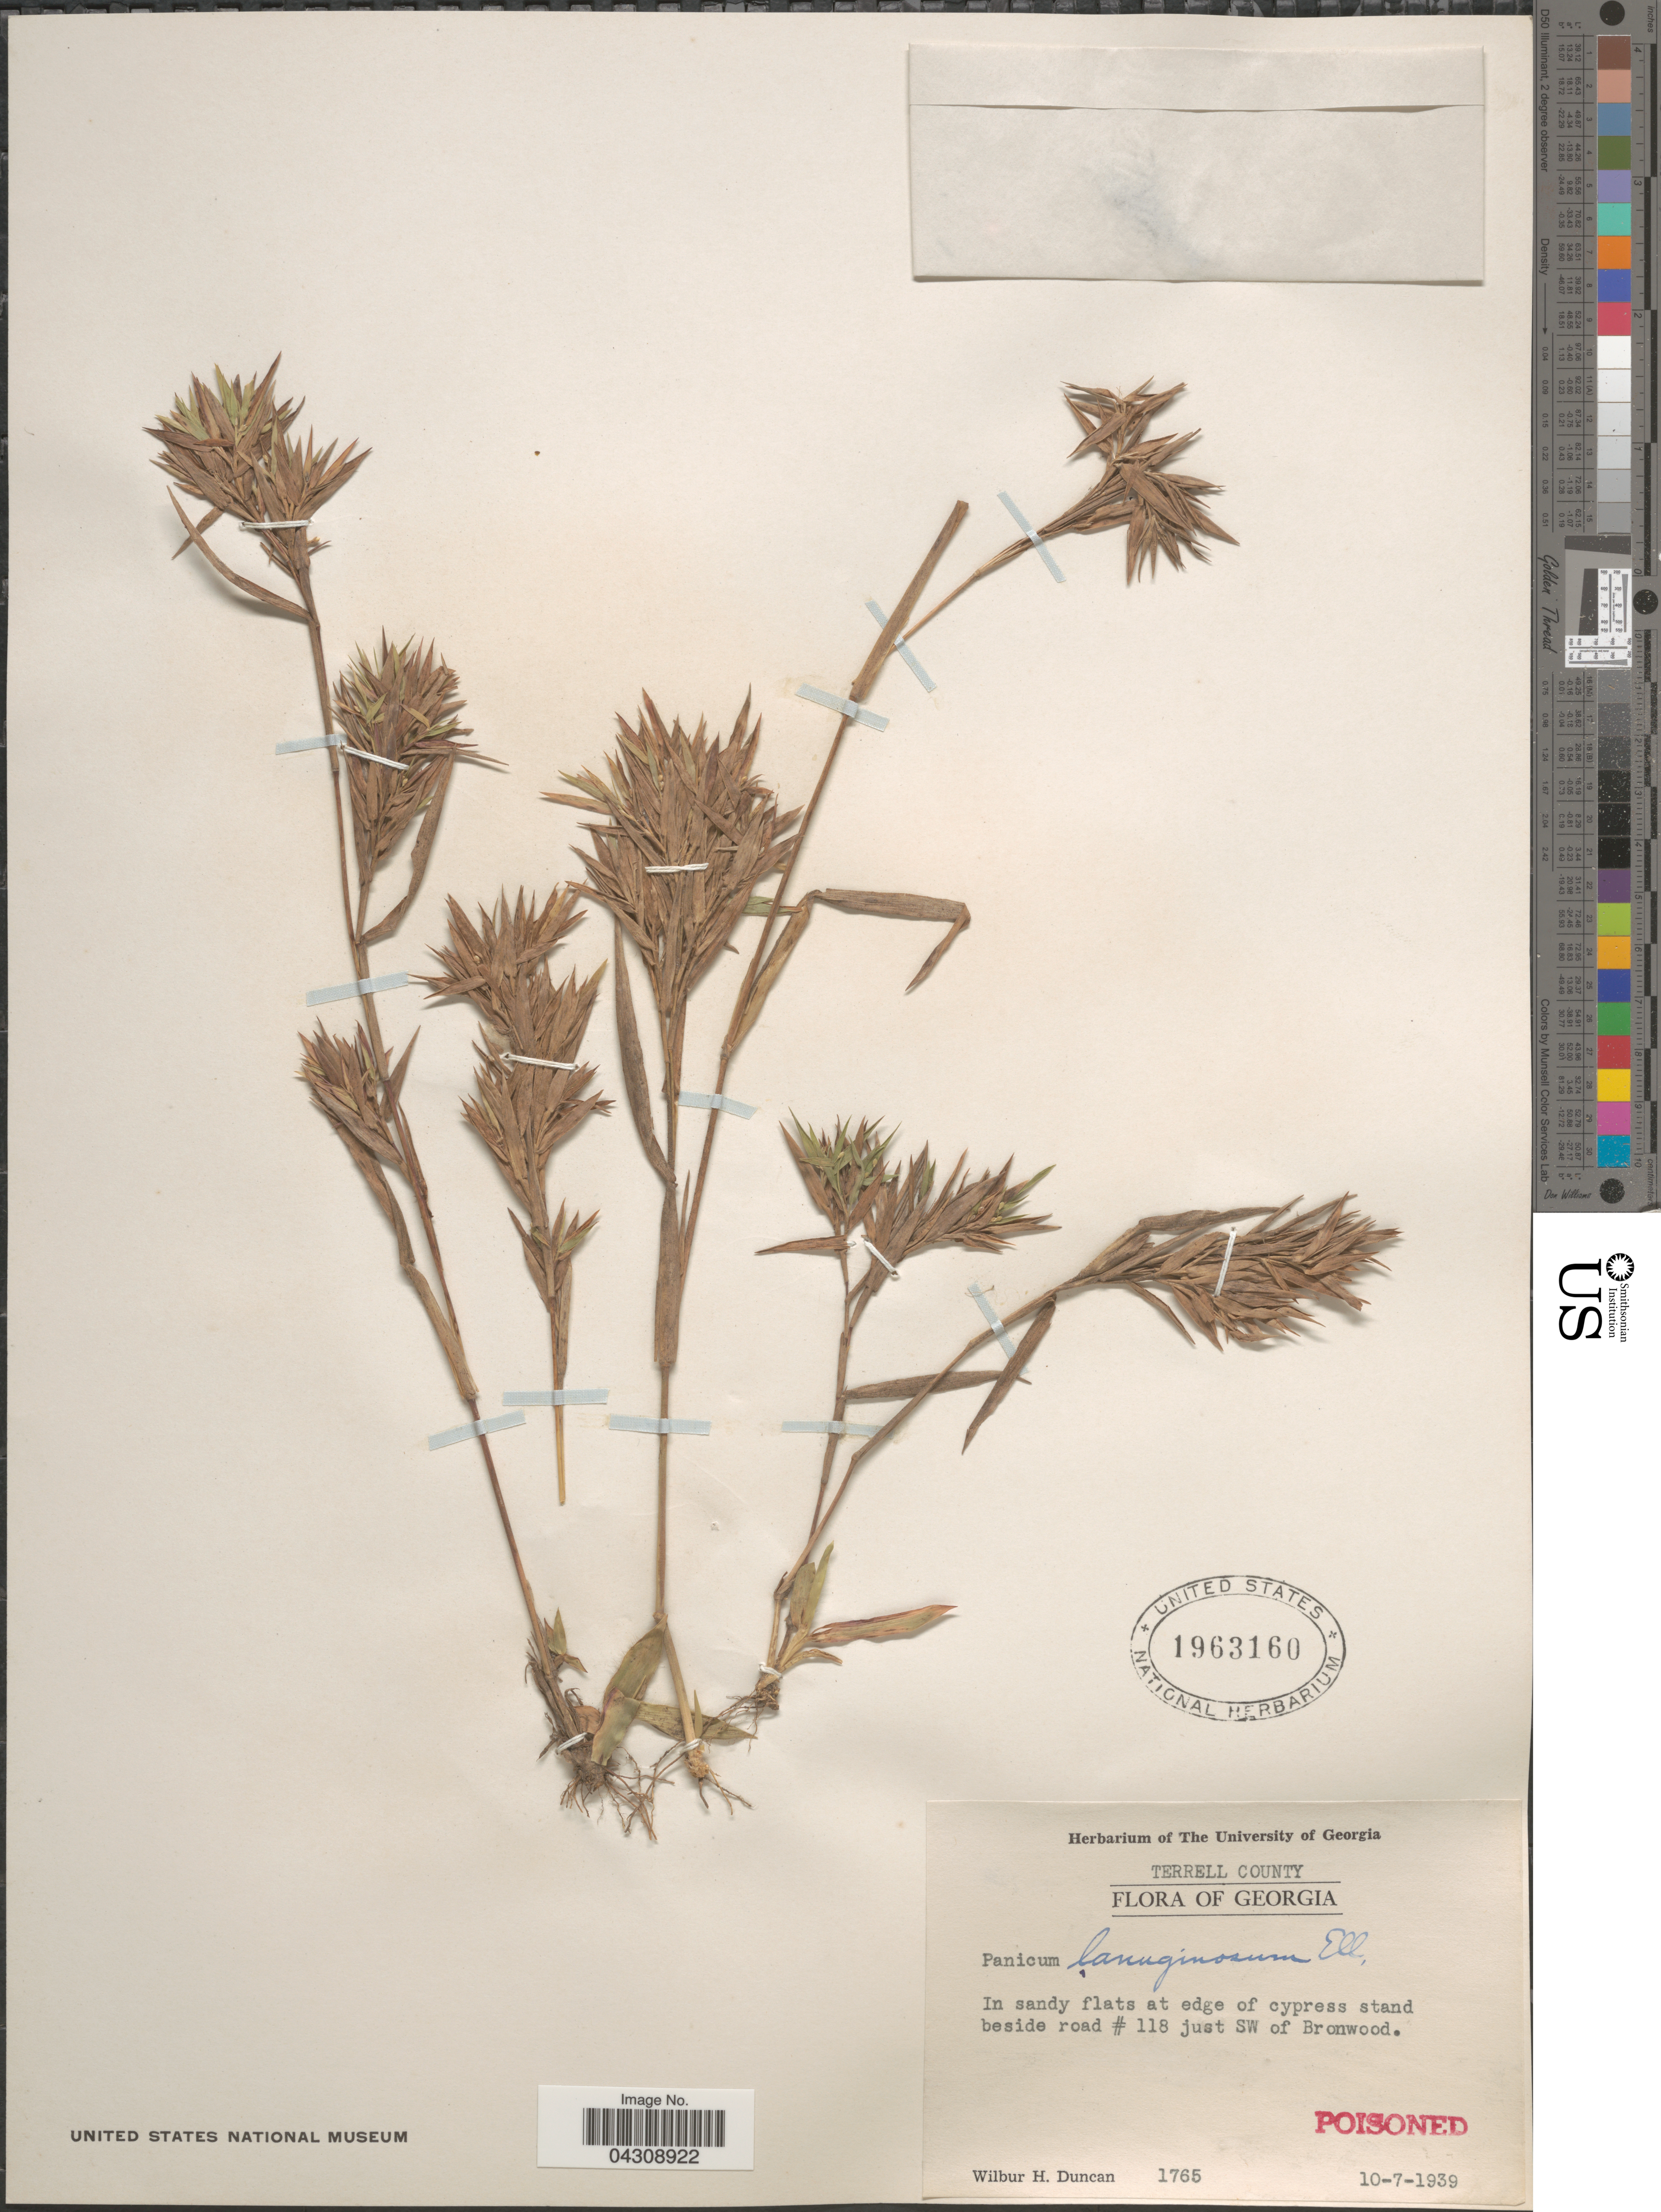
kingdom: Plantae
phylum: Tracheophyta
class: Liliopsida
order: Poales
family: Poaceae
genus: Dichanthelium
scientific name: Dichanthelium acuminatum var. acuminatum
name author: (Sw.) Gould & C.A. Clark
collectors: W. H. Duncan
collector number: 1765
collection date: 1939-10-07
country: United States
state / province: Georgia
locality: Terrell County. In sandy flats at edge of cypress stand beside road #118 just SW of Bronwood.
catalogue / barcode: US 1963160